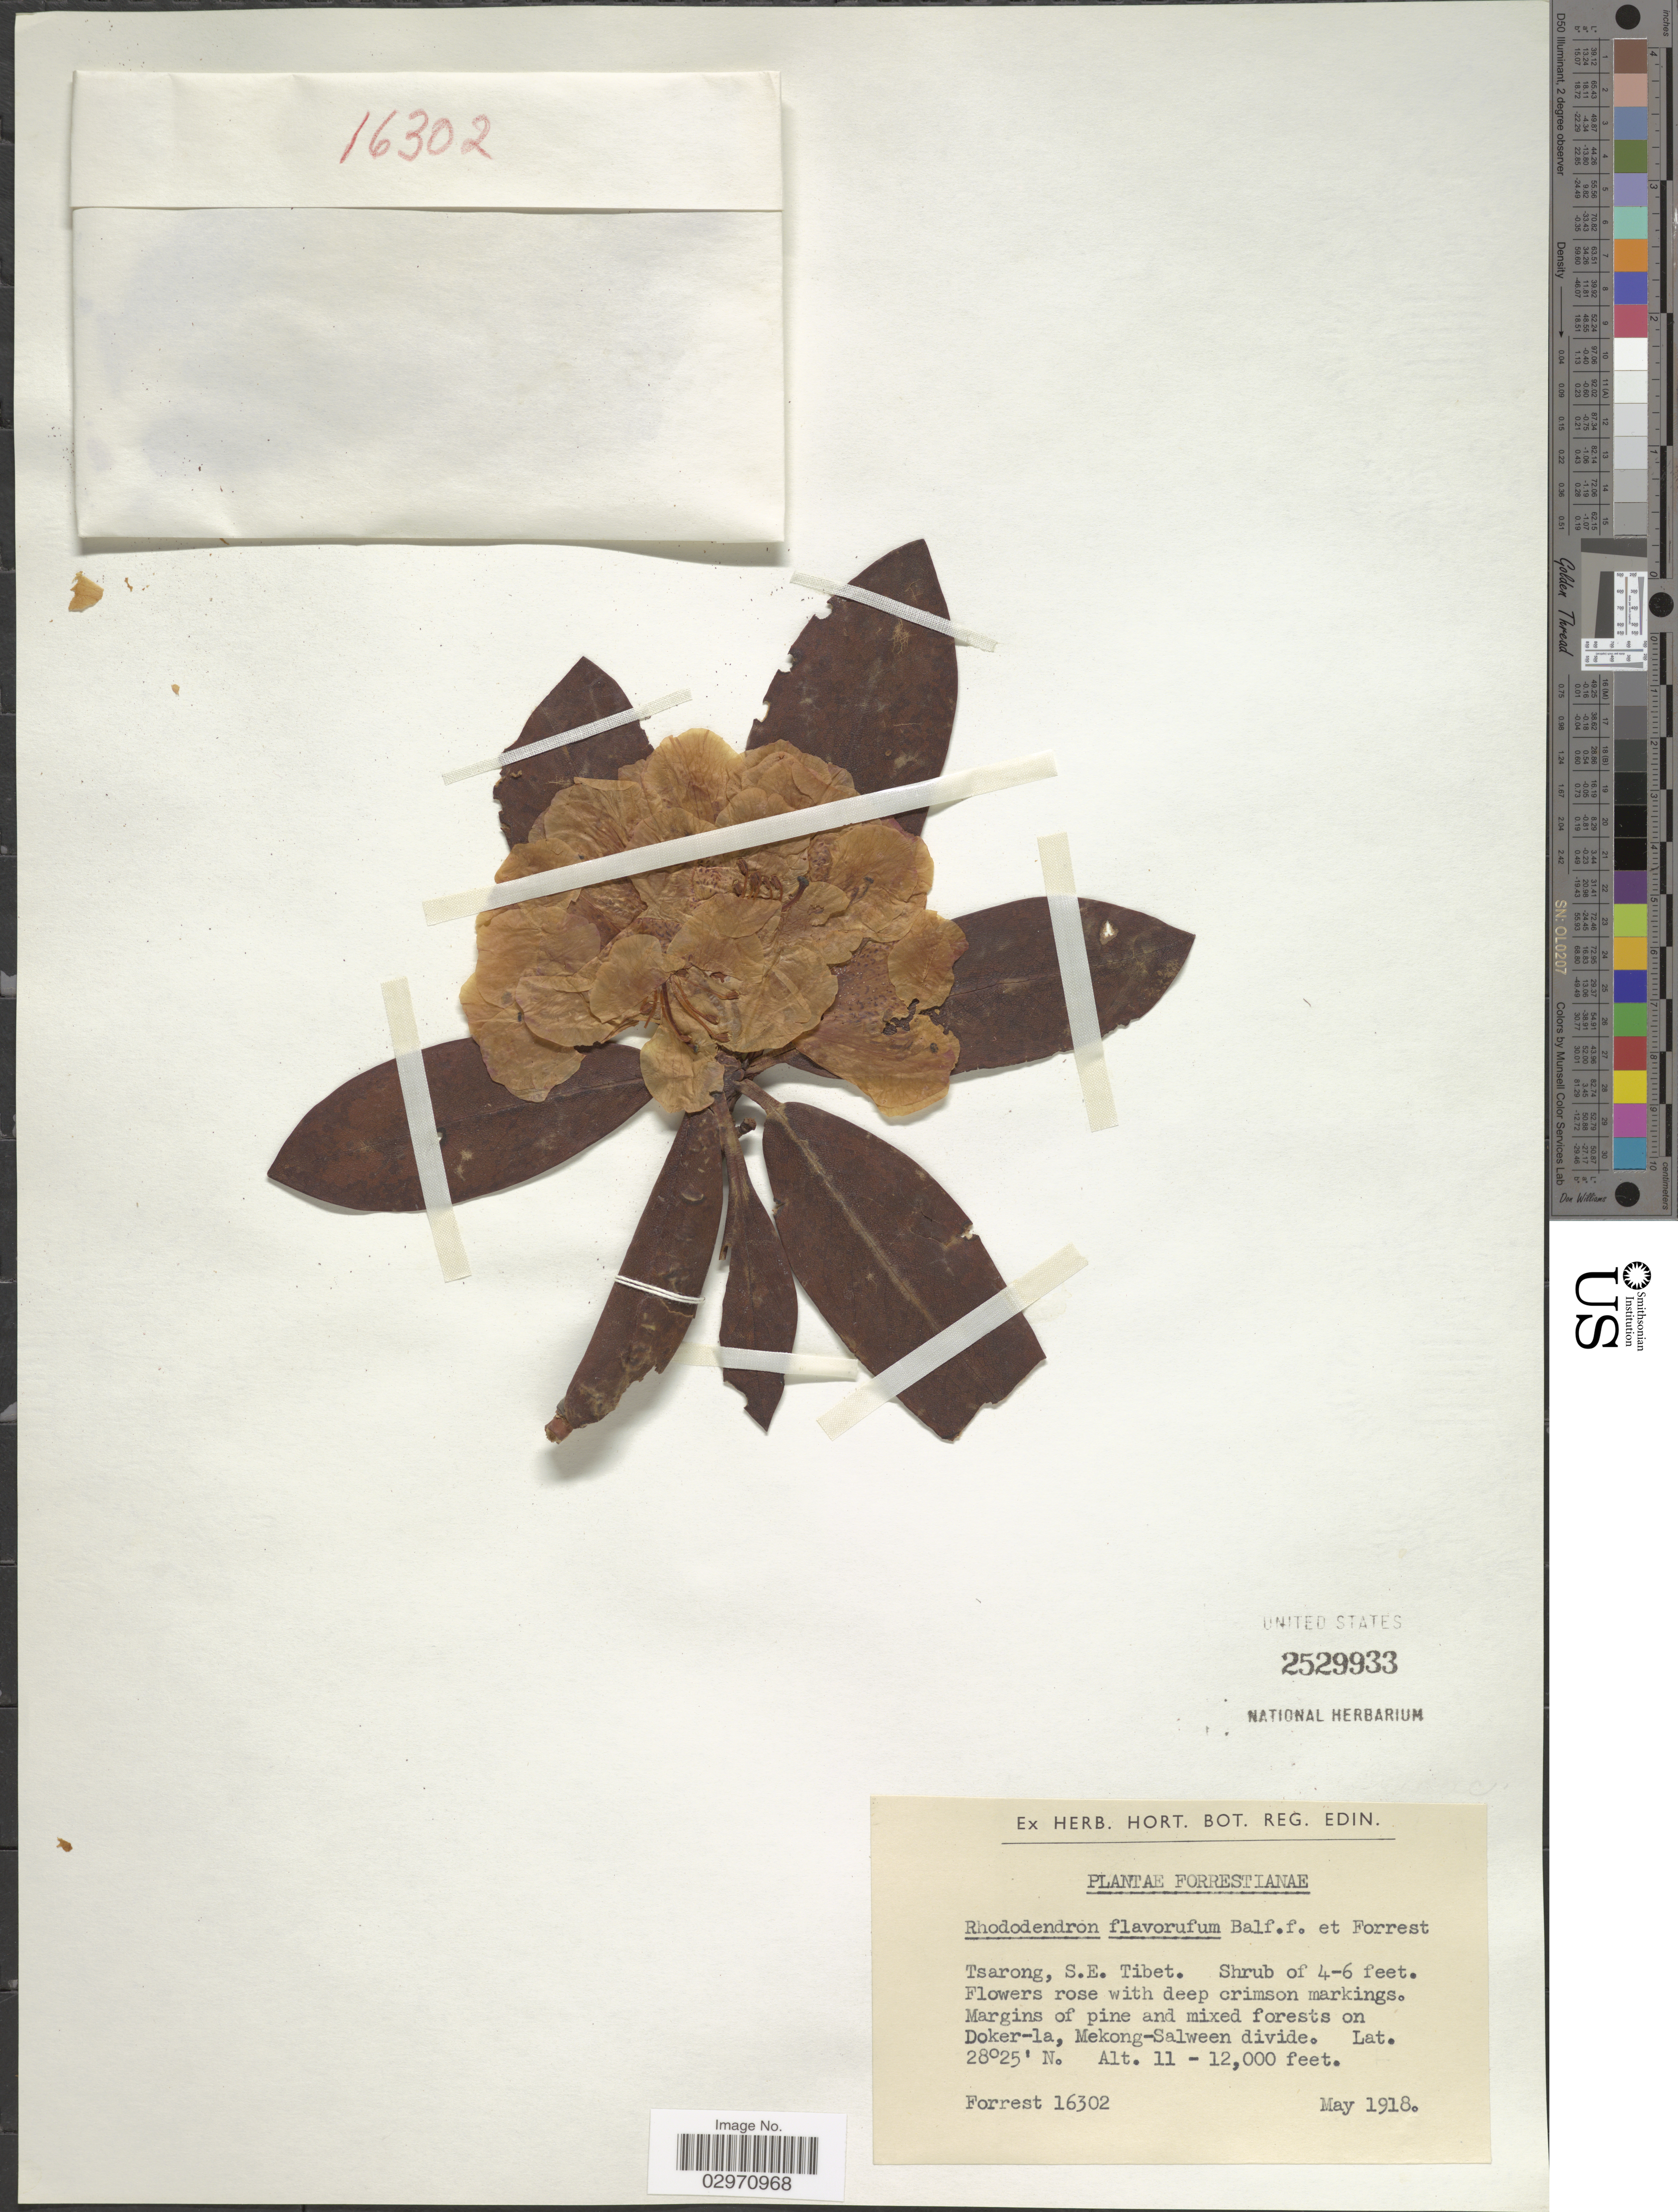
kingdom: Plantae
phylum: Tracheophyta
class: Magnoliopsida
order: Ericales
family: Ericaceae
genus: Rhododendron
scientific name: Rhododendron flavorufum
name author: Balf. f. & Forrest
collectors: -. Forrest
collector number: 16302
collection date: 1918-05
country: China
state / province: Xizang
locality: Tsarong, S.E. Tibet. On Doker-la, Mekong-Salween divide.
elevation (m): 3353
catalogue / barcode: US 2529933